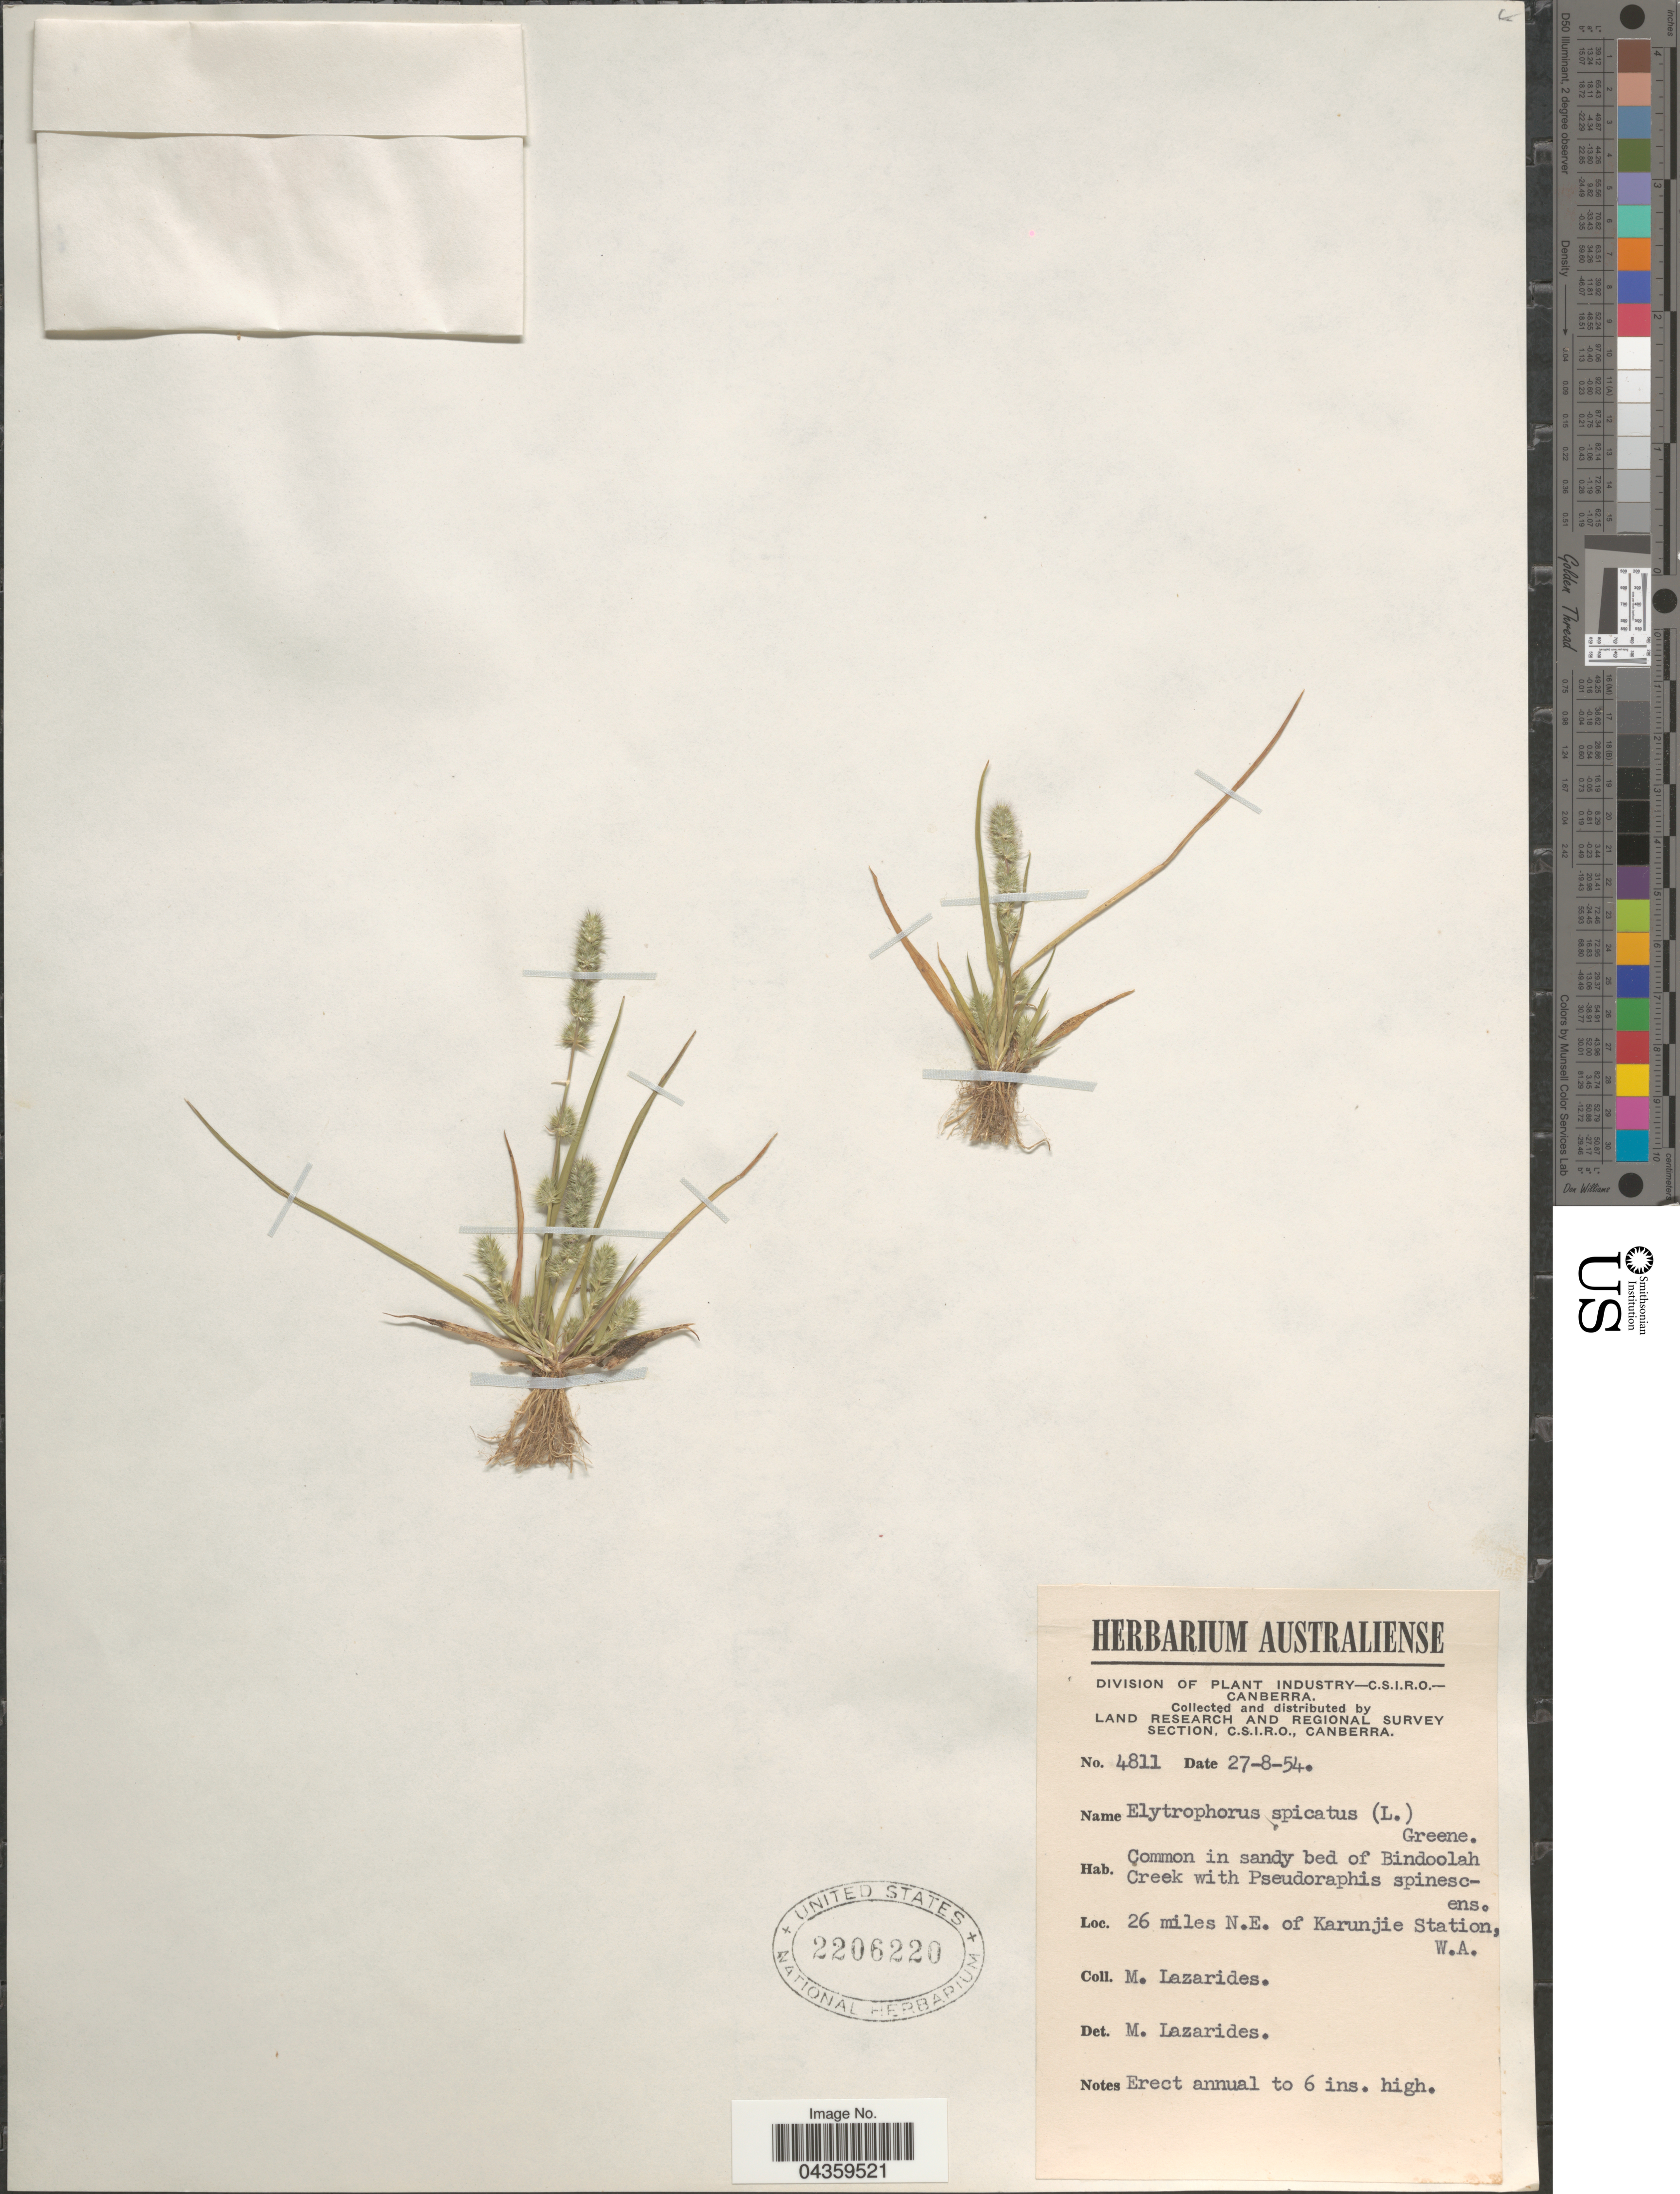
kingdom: Plantae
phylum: Tracheophyta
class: Liliopsida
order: Poales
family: Poaceae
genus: Elytrophorus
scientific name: Elytrophorus spicatus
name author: (Willd.) A. Camus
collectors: M. Lazarides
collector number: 4811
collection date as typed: Transcribed d/m/y: 27/8/54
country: Australia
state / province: Western Australia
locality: Land Research and Regional Survey Section. 26 miles N.E. of Karunjie Station, W.A.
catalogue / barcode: US 2206220